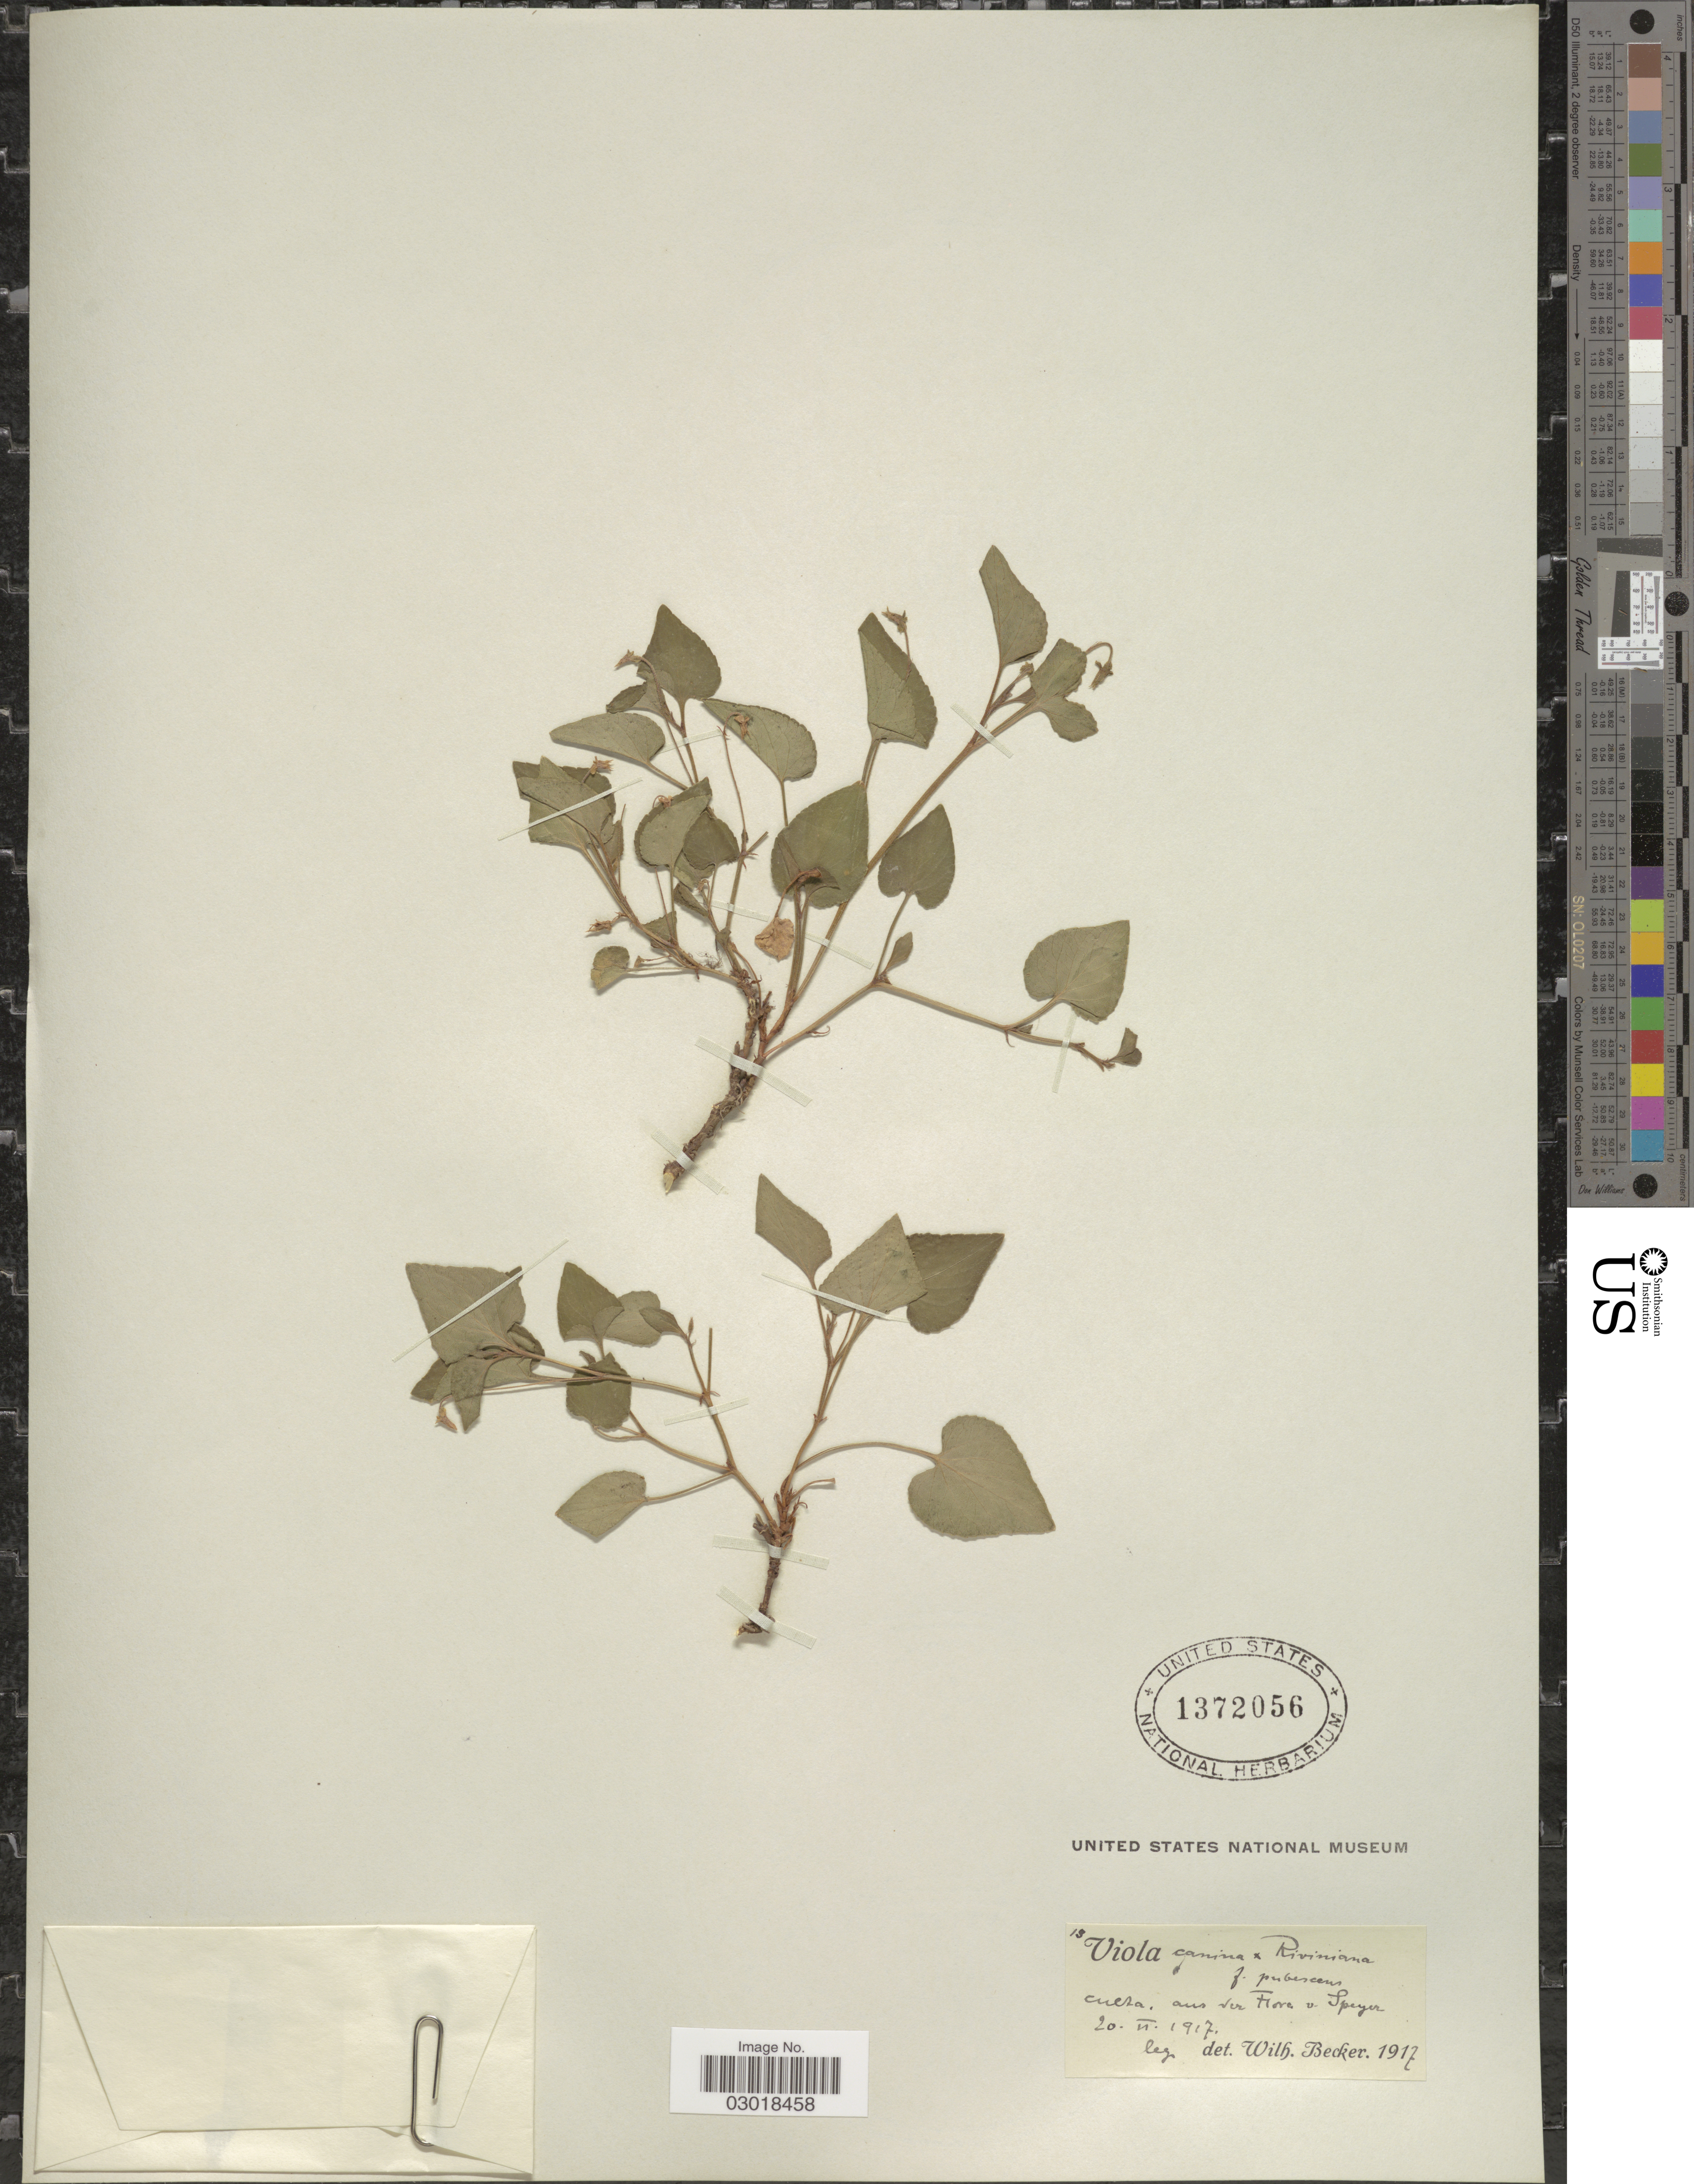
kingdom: Plantae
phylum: Tracheophyta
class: Magnoliopsida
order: Malpighiales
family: Violaceae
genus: Viola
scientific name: Viola canina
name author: L.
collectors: W. Becker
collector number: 13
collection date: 1917-06-20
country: Germany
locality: Ans der Flora v. Speyer.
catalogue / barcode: US 1372056